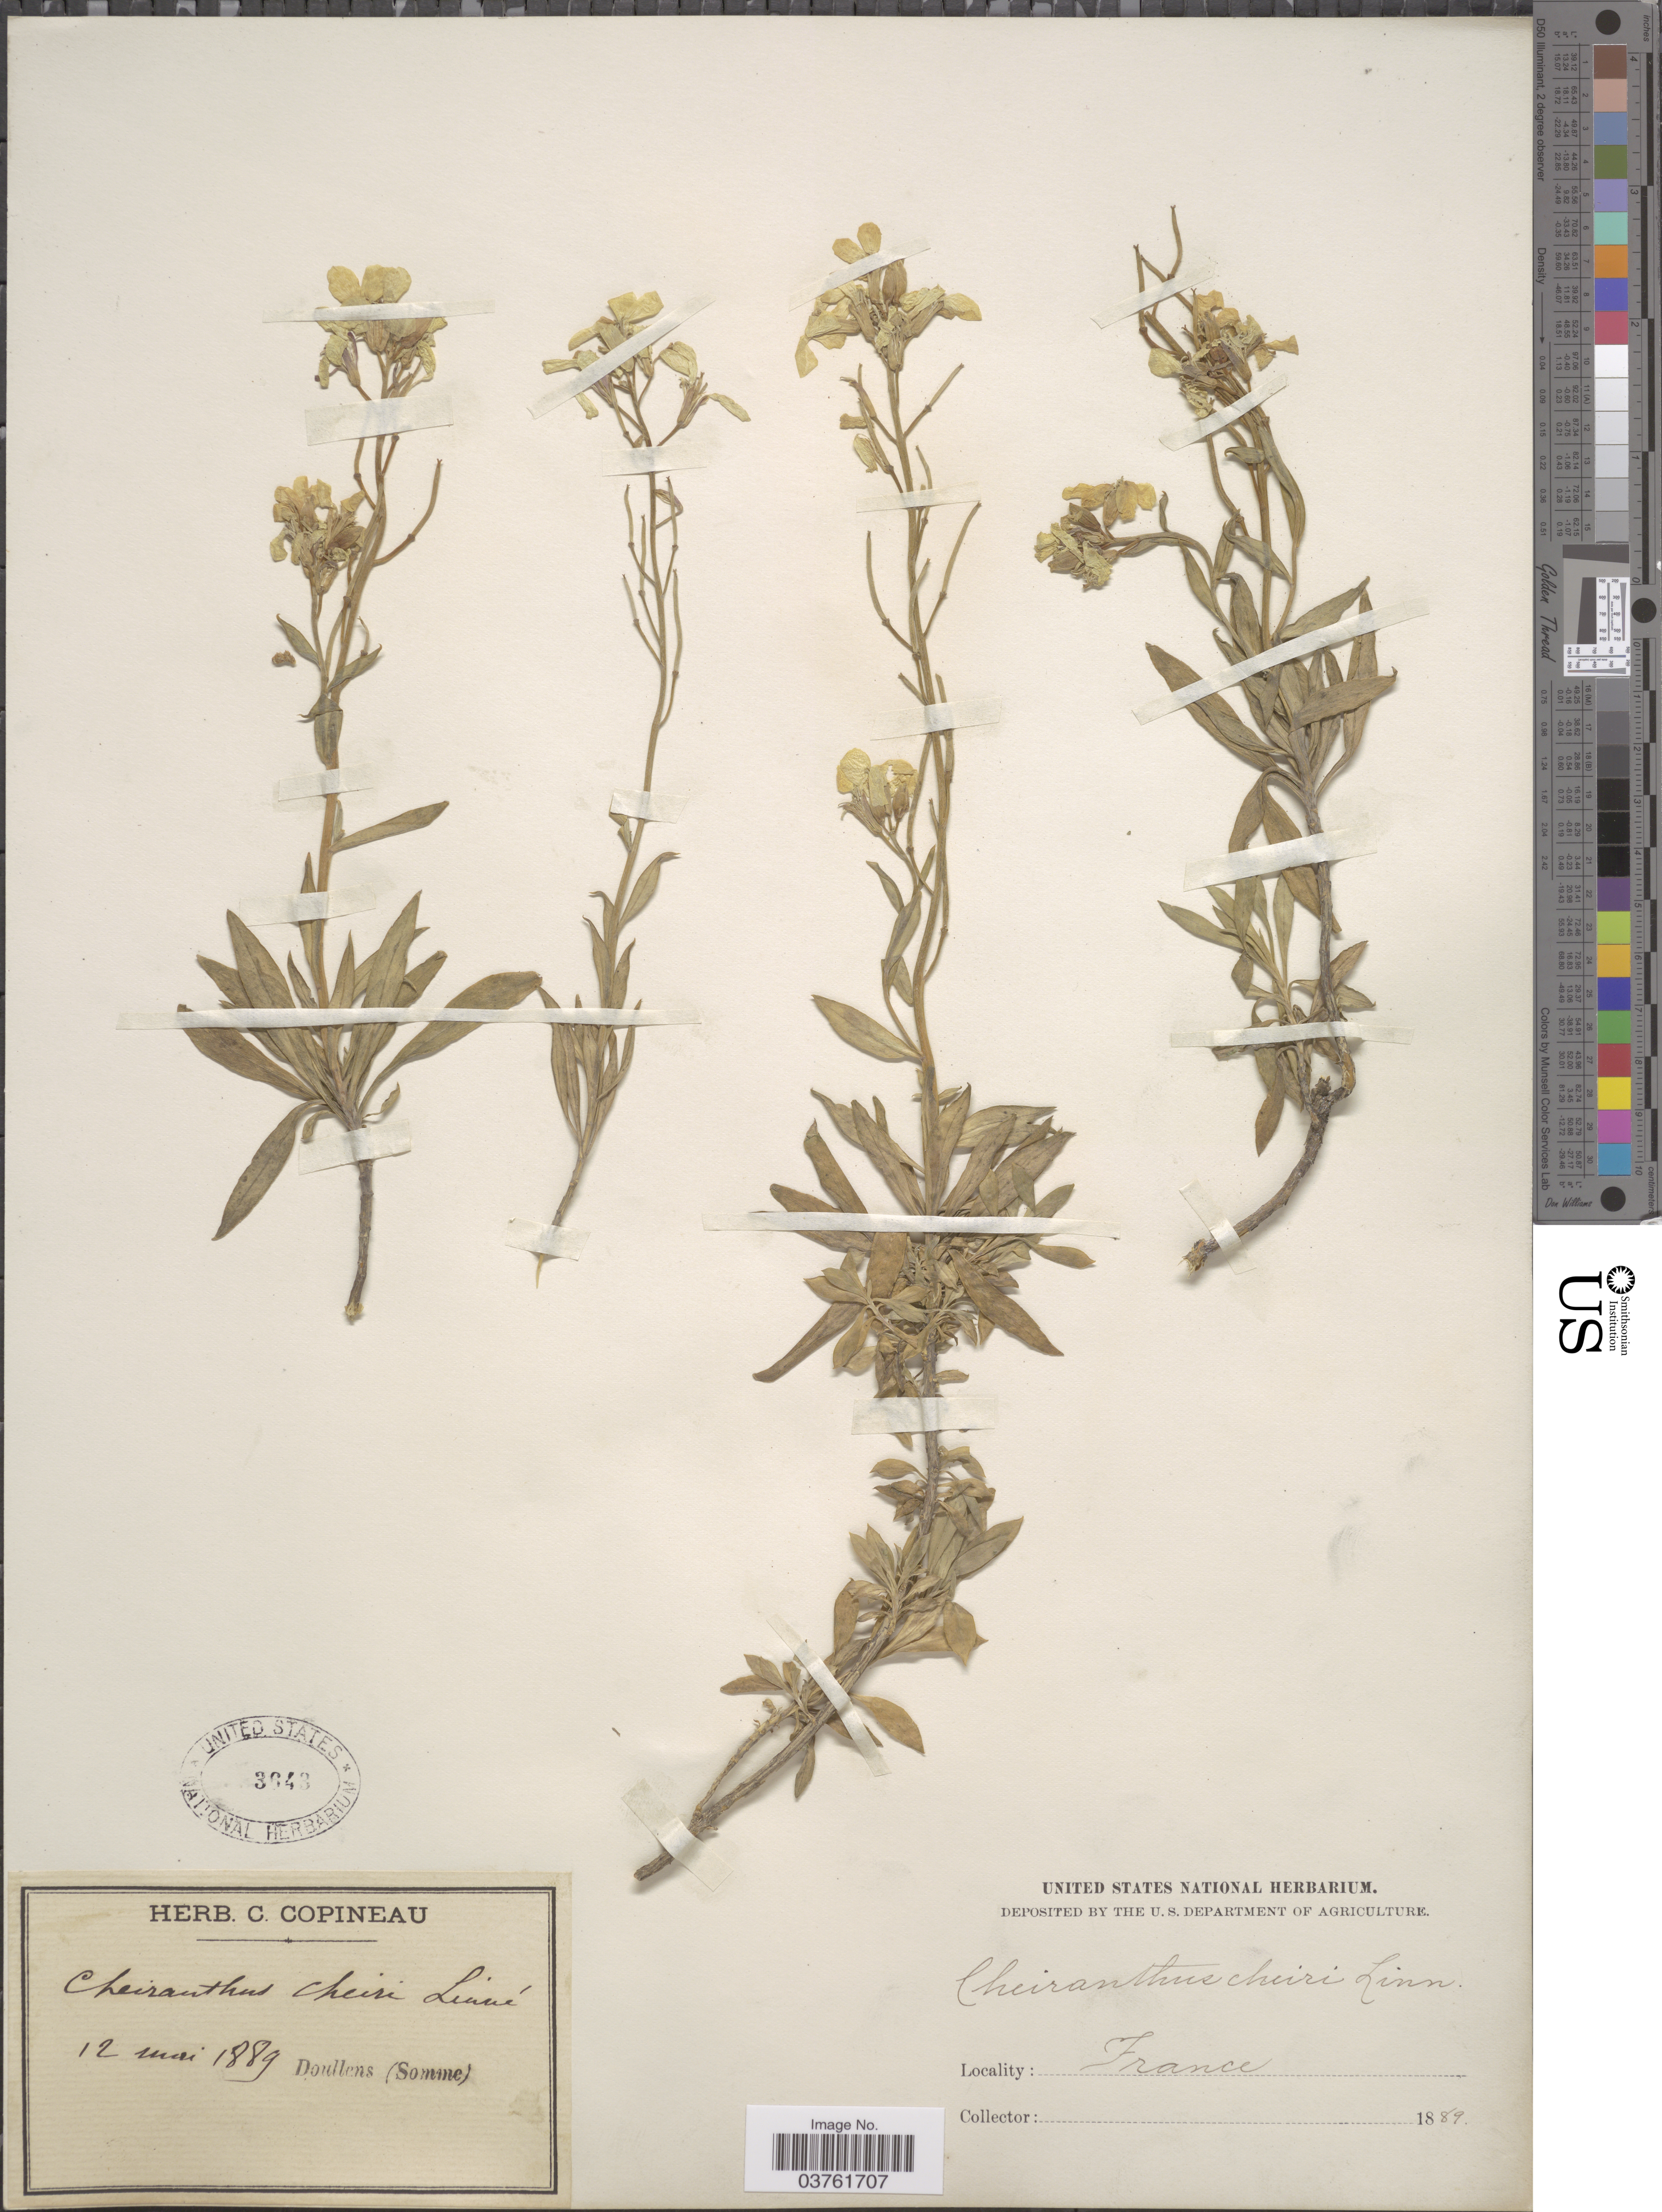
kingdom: Plantae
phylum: Tracheophyta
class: Magnoliopsida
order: Brassicales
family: Brassicaceae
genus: Cheiranthus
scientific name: Cheiranthus x cheiri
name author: L.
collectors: C. Copineau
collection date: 1889-05-12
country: France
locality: Doullens (Somme).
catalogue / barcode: US 3643